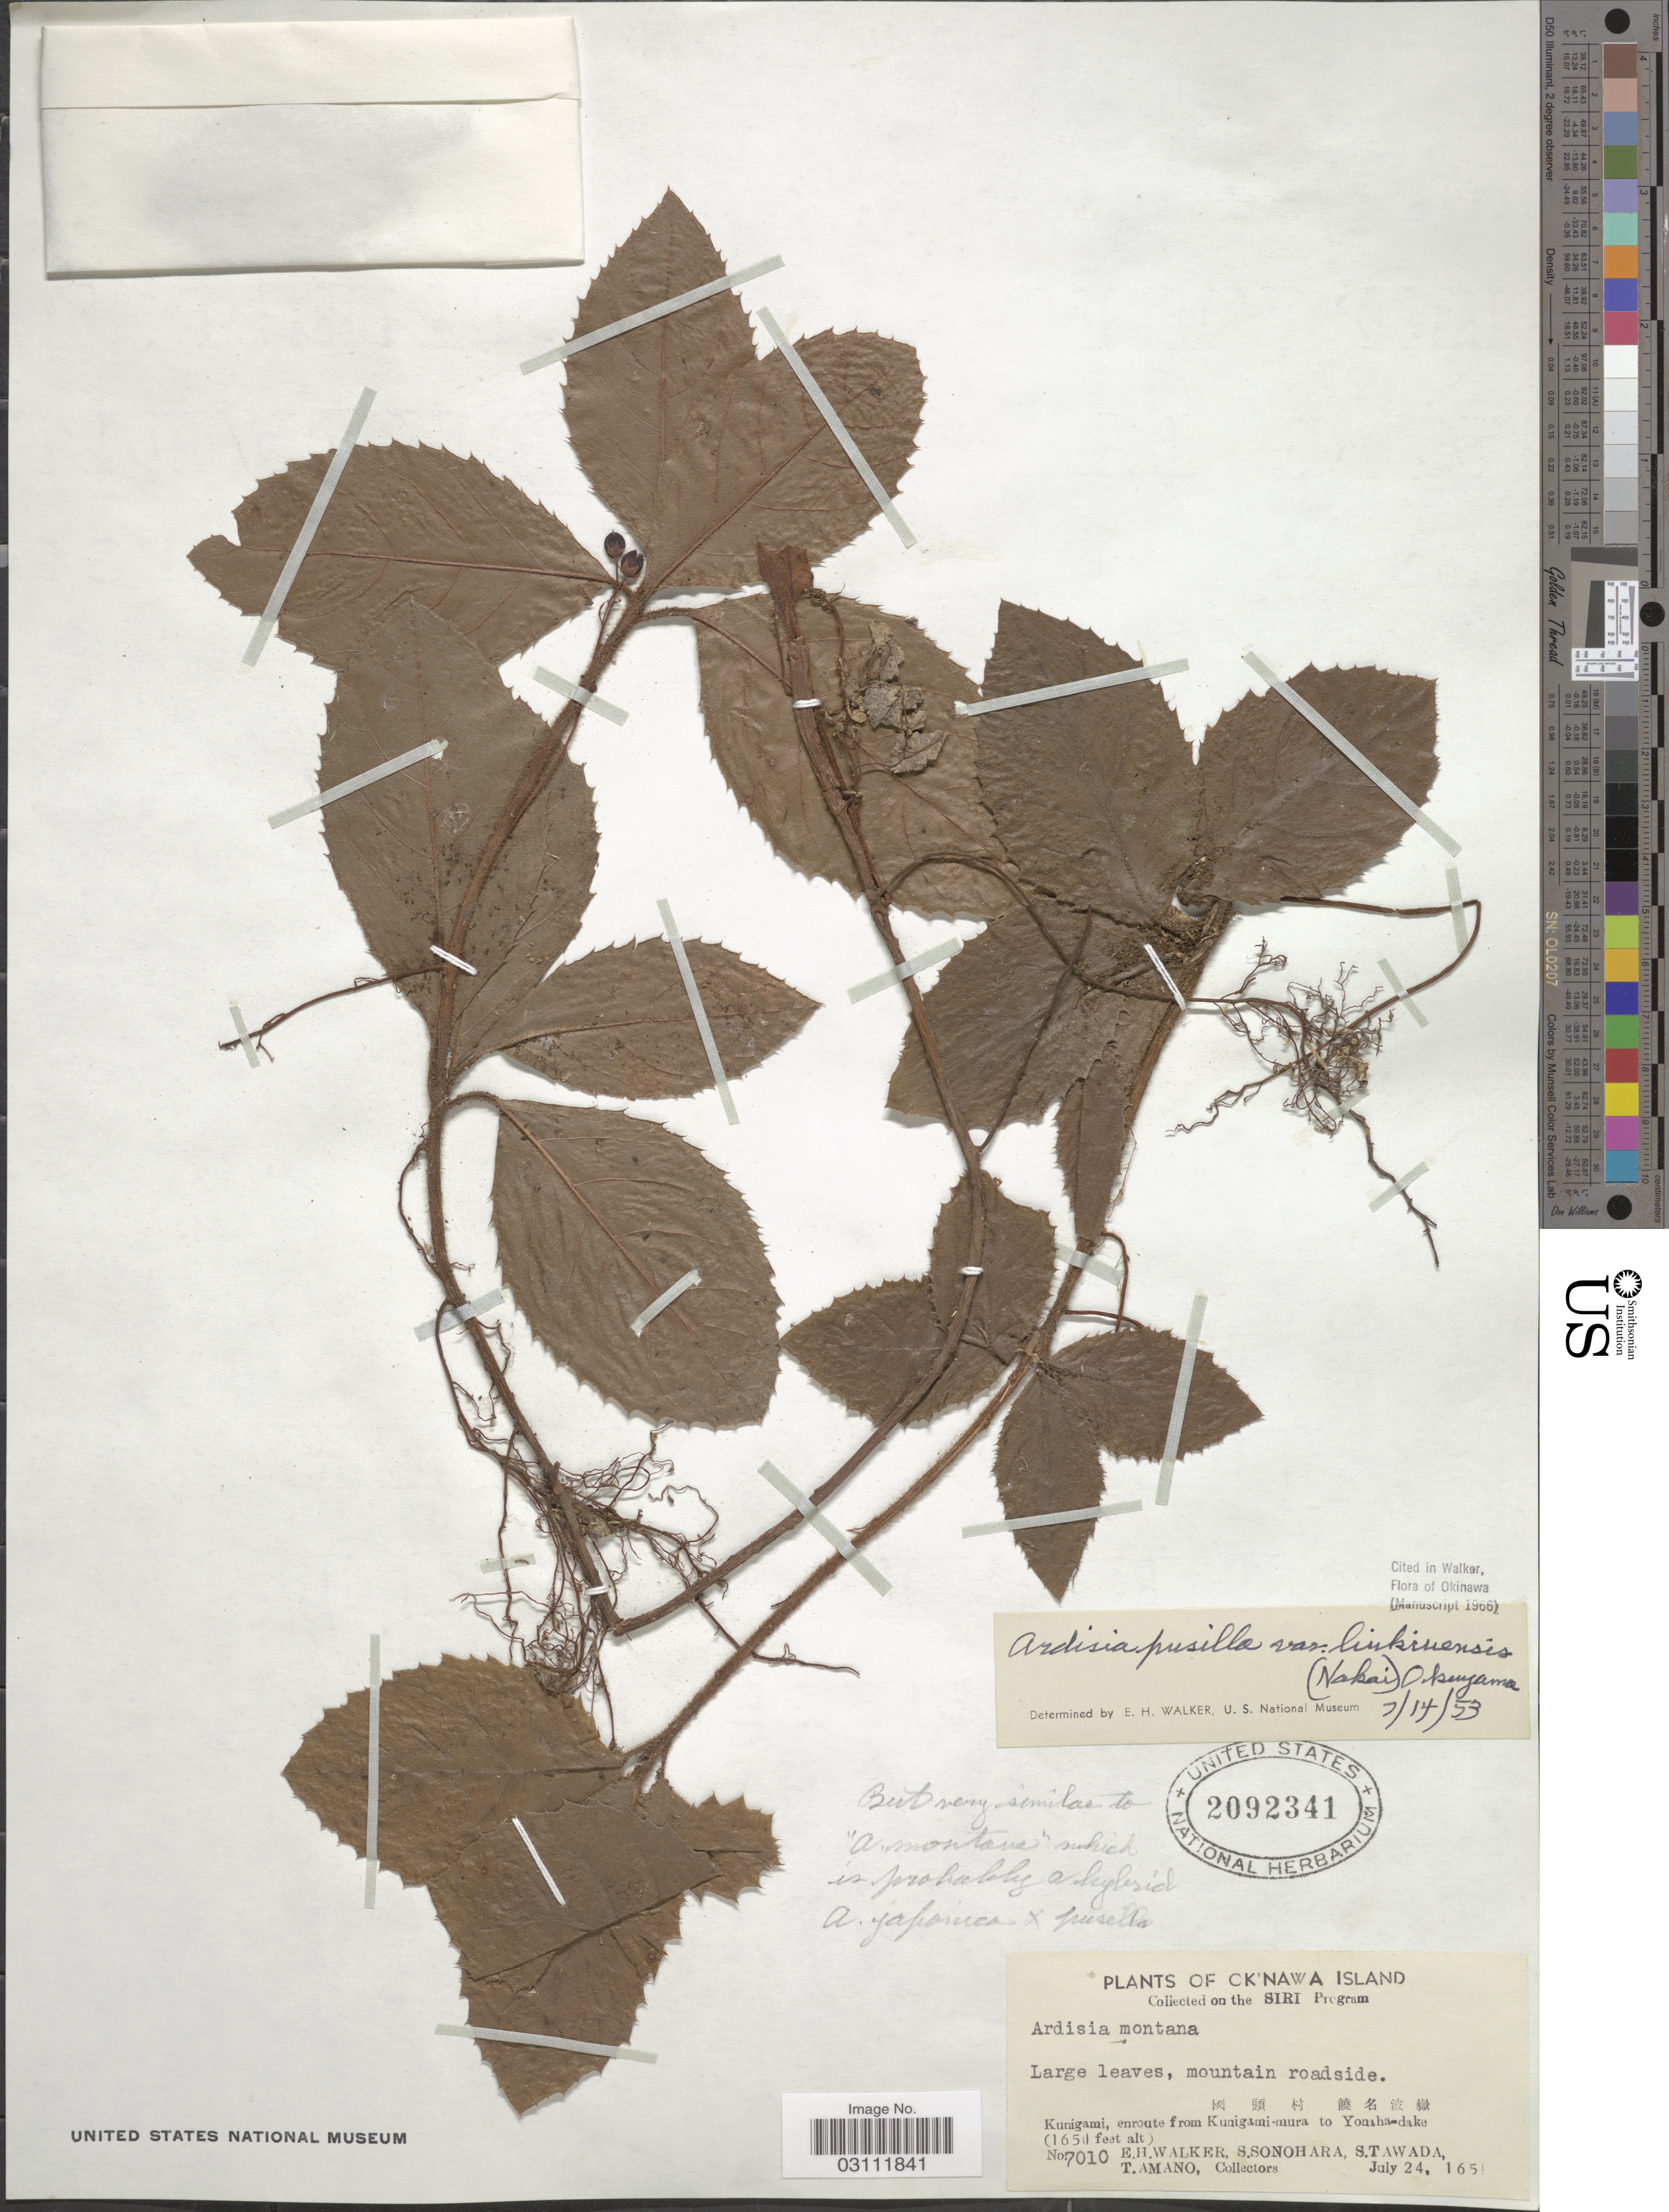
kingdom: Plantae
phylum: Tracheophyta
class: Magnoliopsida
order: Ericales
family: Primulaceae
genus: Ardisia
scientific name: Ardisia pusilla var. liukiuensis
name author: (Nakai) Okuyama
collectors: E. H. Walker, S. Sonohara, S. Tawada & T. Amano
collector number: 7010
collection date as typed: July 24, 1651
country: Japan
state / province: Okinawa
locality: Kunigama, enroute from Kunigami-mura to Yomaha-dake.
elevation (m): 503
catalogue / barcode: US 2092341